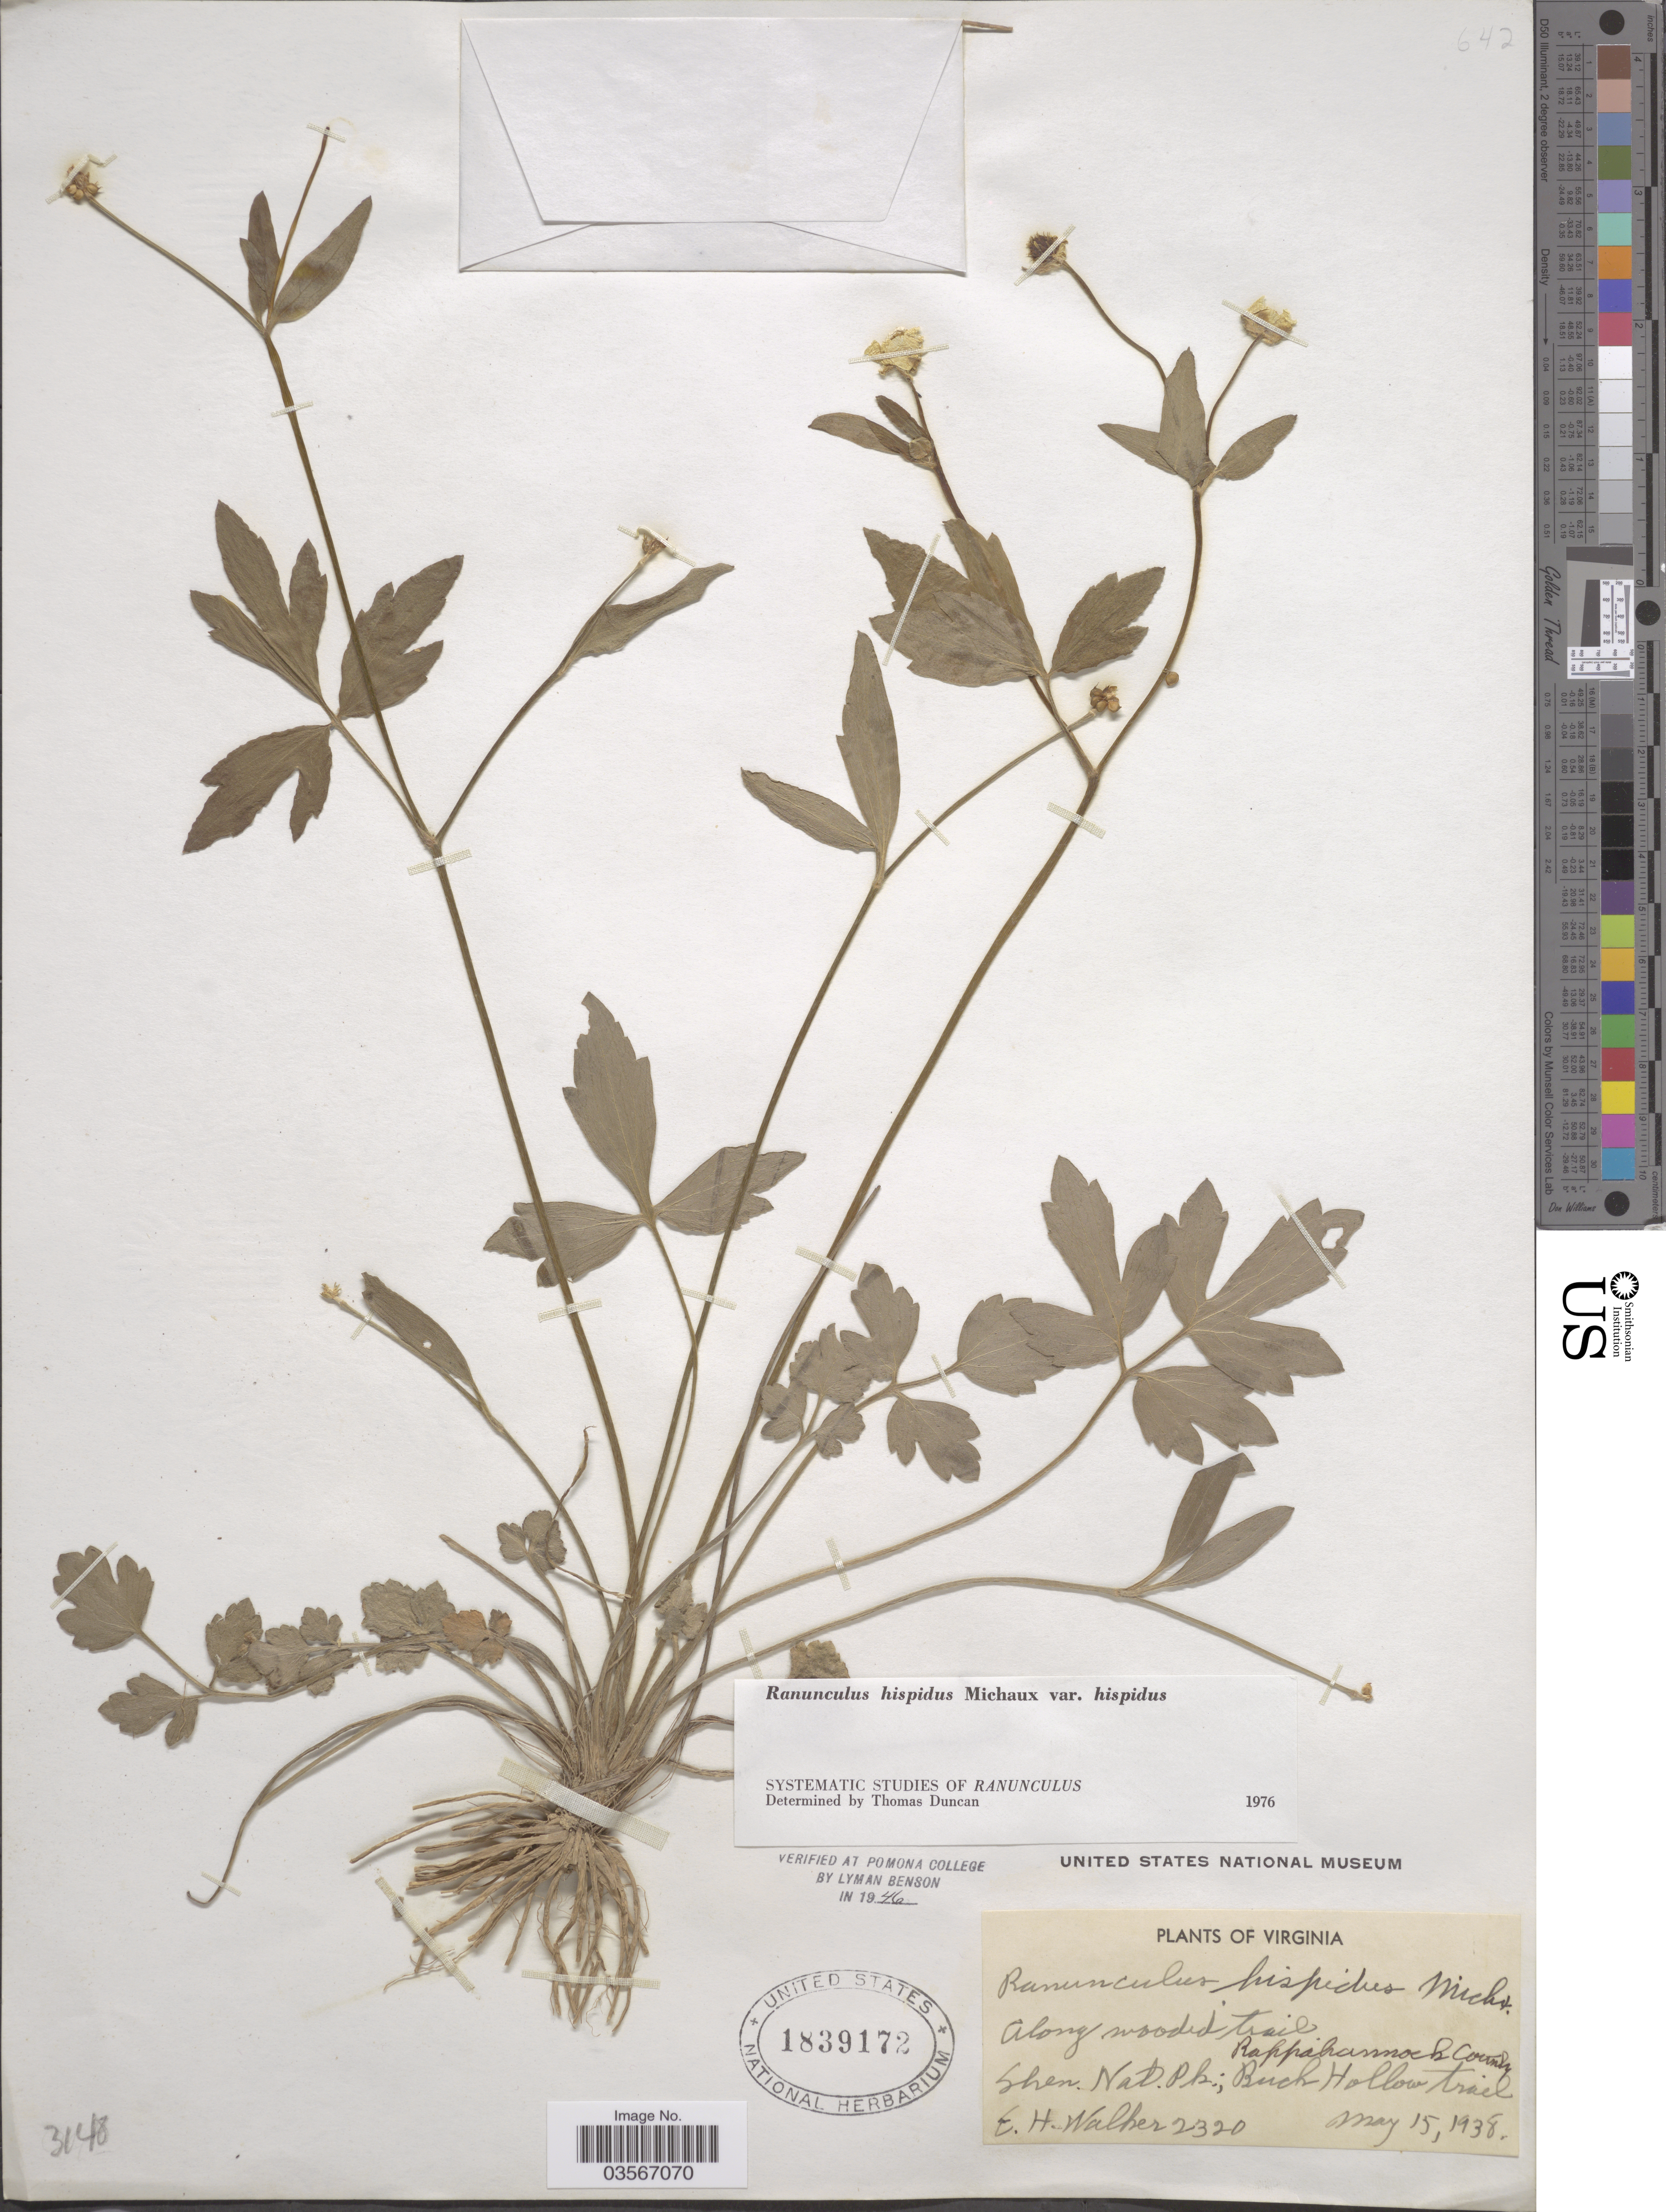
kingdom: Plantae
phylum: Tracheophyta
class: Magnoliopsida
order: Ranunculales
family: Ranunculaceae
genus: Ranunculus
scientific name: Ranunculus hispidus var. hispidus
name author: Michx.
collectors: E. H. Walker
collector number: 2320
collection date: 1938-05-15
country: United States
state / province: Virginia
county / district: Rappahannock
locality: Along wooded trail, Shenandoah Nat. Pk.; Buck Hollow trail.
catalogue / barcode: US 1839172